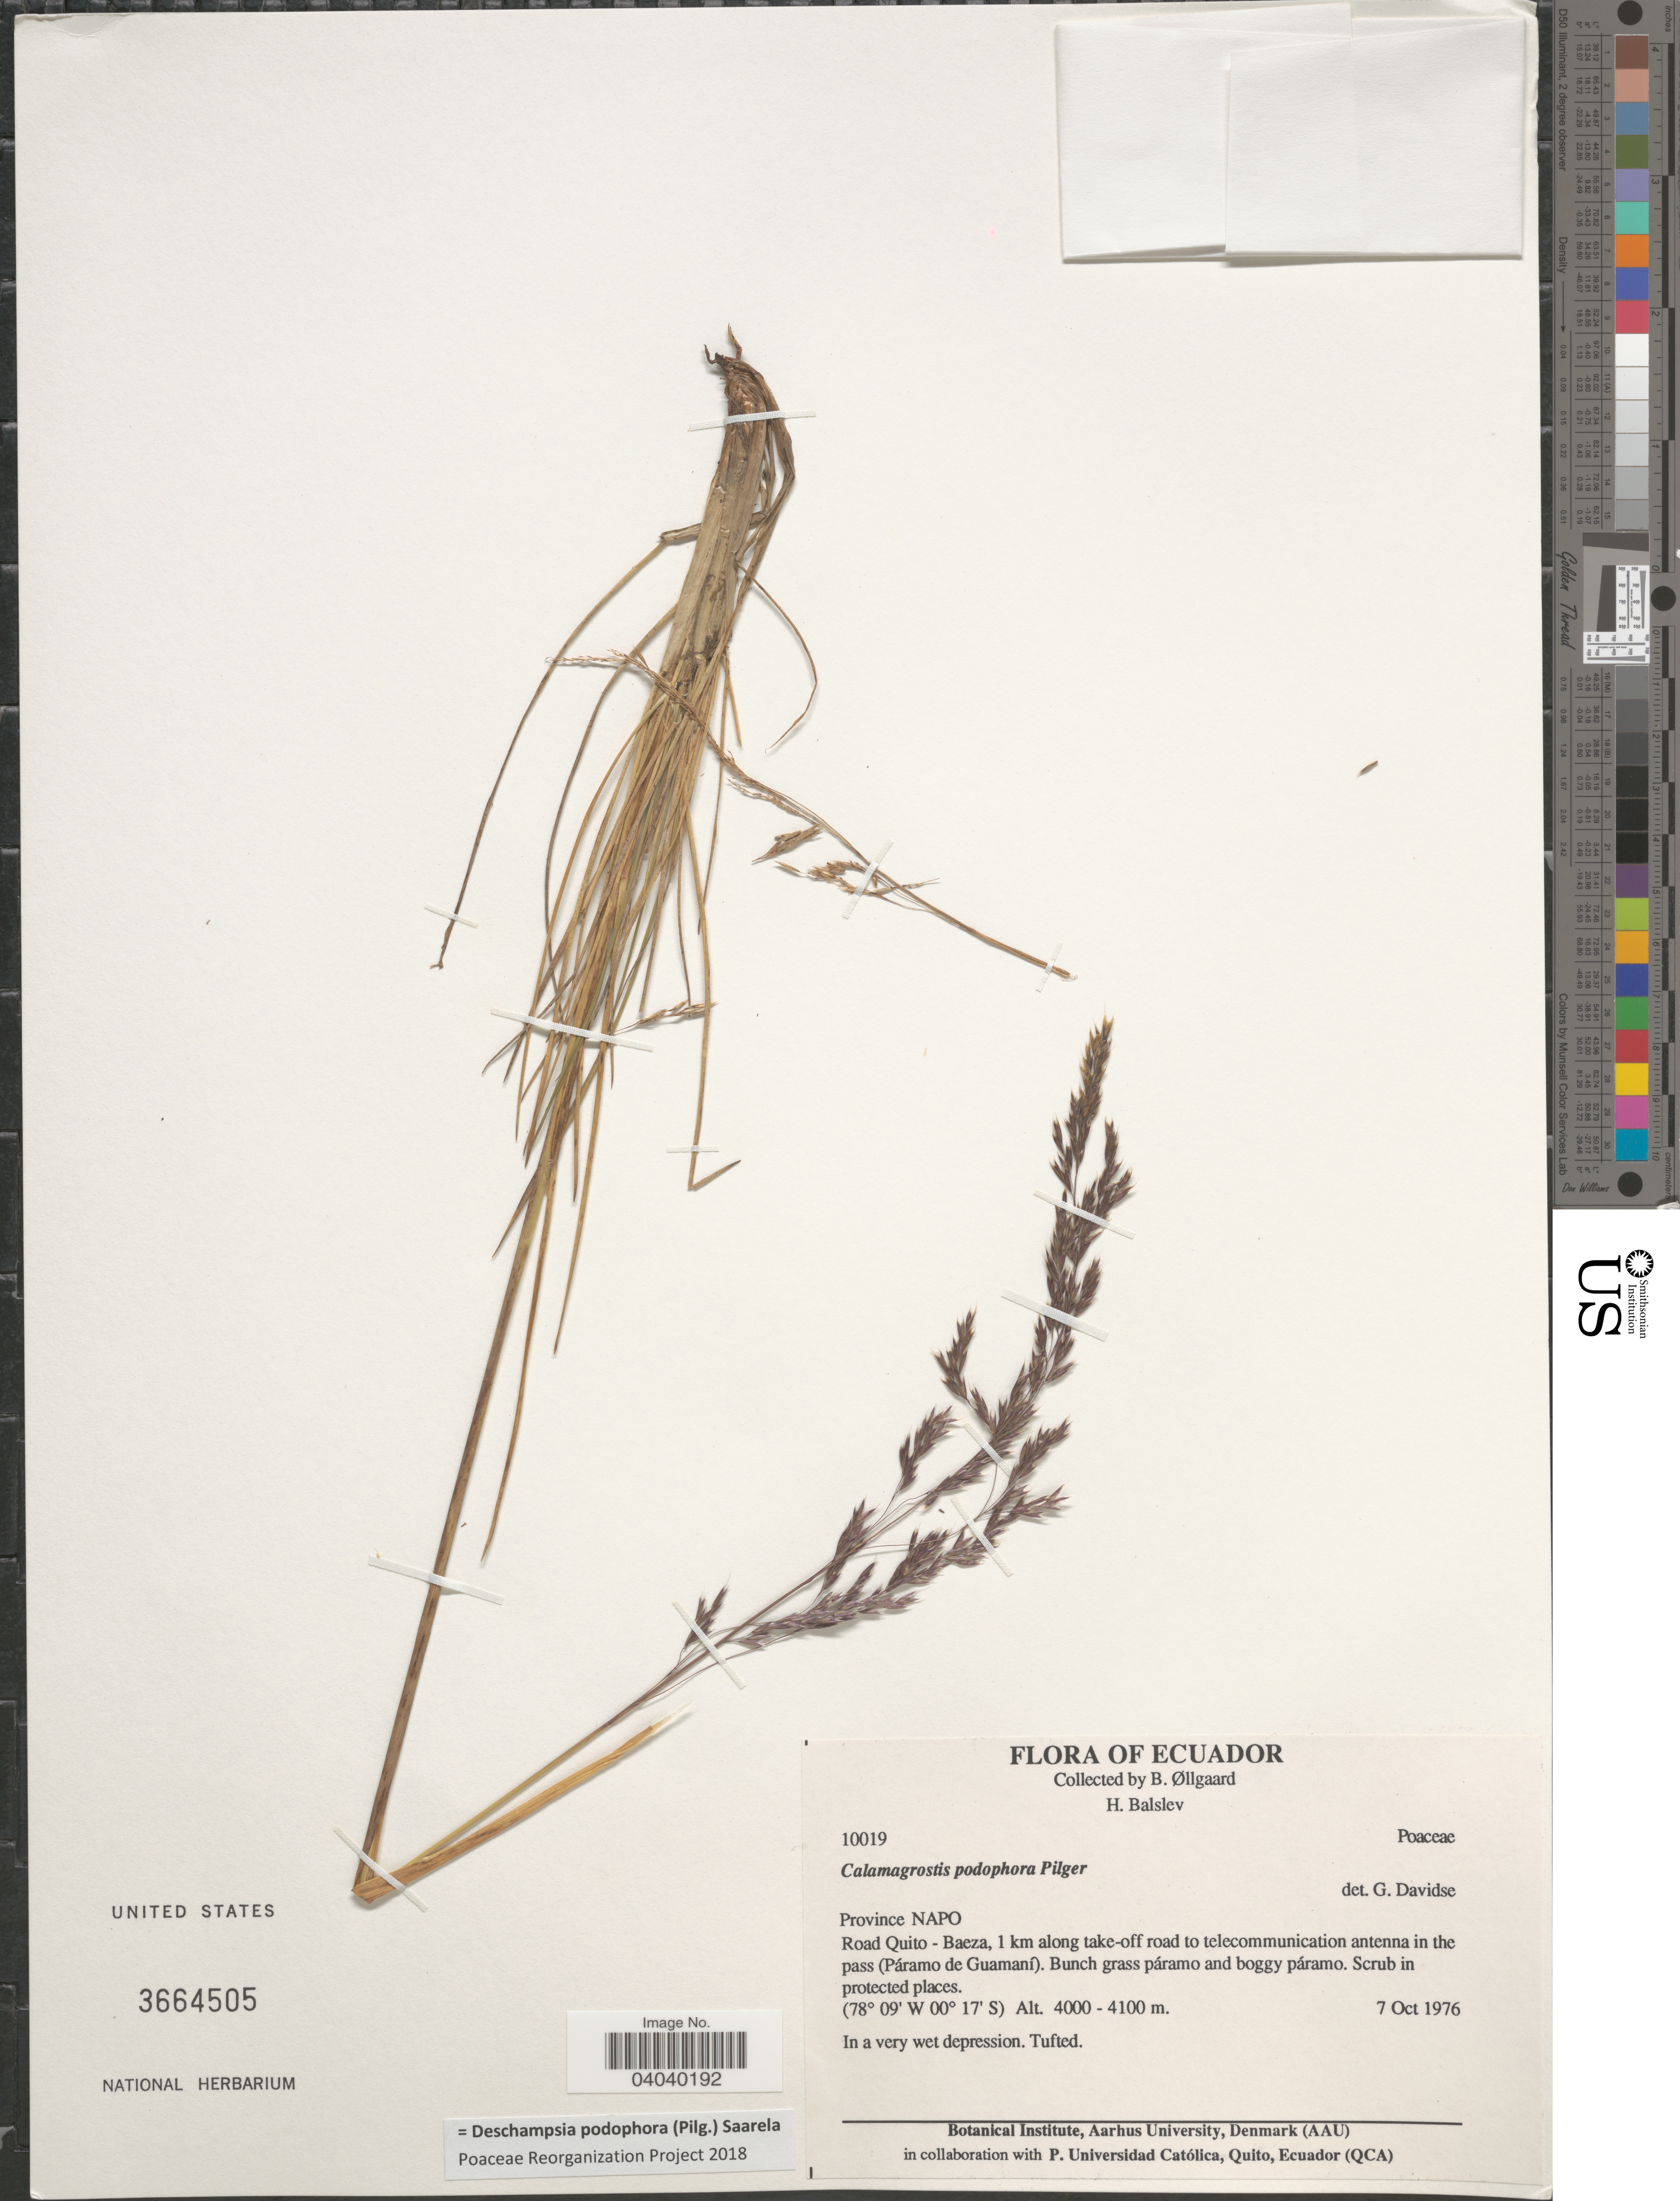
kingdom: Plantae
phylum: Tracheophyta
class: Liliopsida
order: Poales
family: Poaceae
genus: Deschampsia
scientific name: Deschampsia podophora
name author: (Pilg.) Saarela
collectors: B. Øllgaard & H. Balslev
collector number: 10019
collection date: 1976-10-07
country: Ecuador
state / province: Napo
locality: Road Quito - Baeza, 1 km along take-off road to telecommunication antenna in the pass (Páramo de Guamaní).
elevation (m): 4000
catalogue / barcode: US 3664505